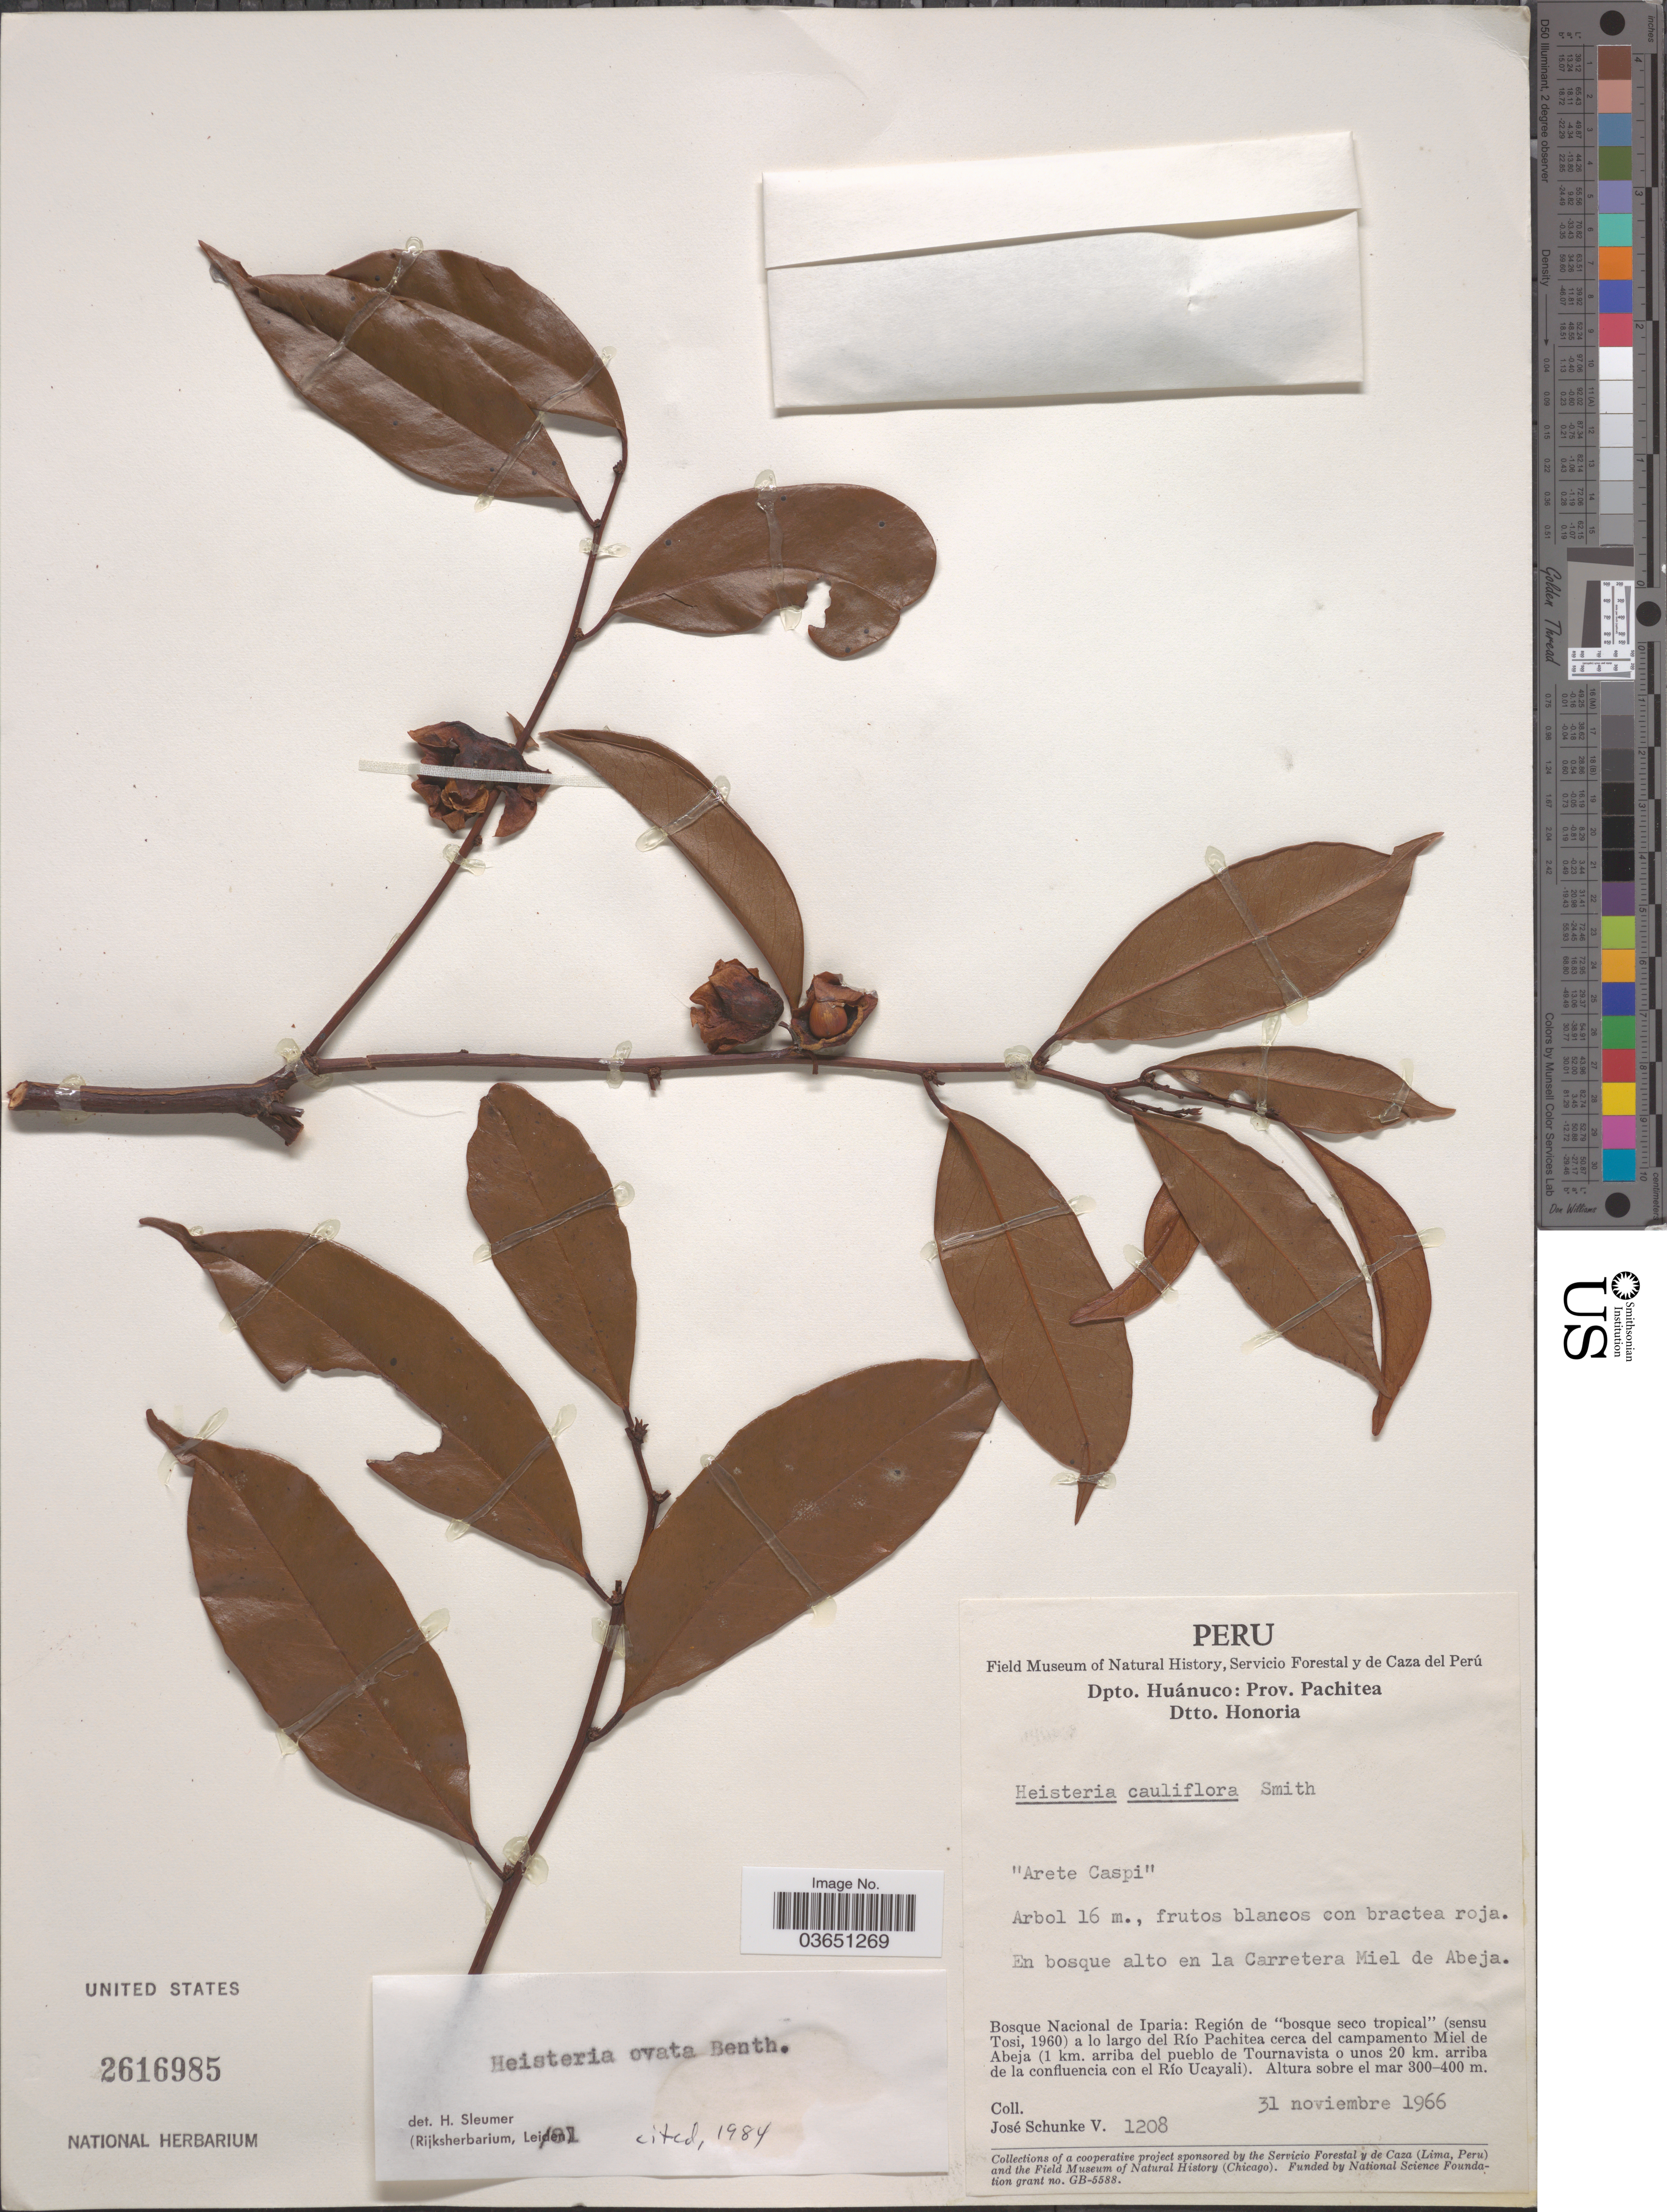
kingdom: Plantae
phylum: Tracheophyta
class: Magnoliopsida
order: Santalales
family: Erythropalaceae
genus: Heisteria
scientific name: Heisteria ovata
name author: Benth.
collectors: J. Schunke Vigo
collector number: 1208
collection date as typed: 31 noviembre 1966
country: Peru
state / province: Huánuco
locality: Dpto. Huánuco: Prov. Pachitea. Dtto. Honoria. En bosque alto en la Carretera Miel de Abeja. Bosque Nacional de Iparia: Región de "bosque seco tropical" a lo largo del Río Pachitea cerca del campamento Miel de Abeja (1 km. arriba del pueblo de Tournavista o unos 20 km. arriba de la confluencia con el Río Ucayali).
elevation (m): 300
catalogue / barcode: US 2616985